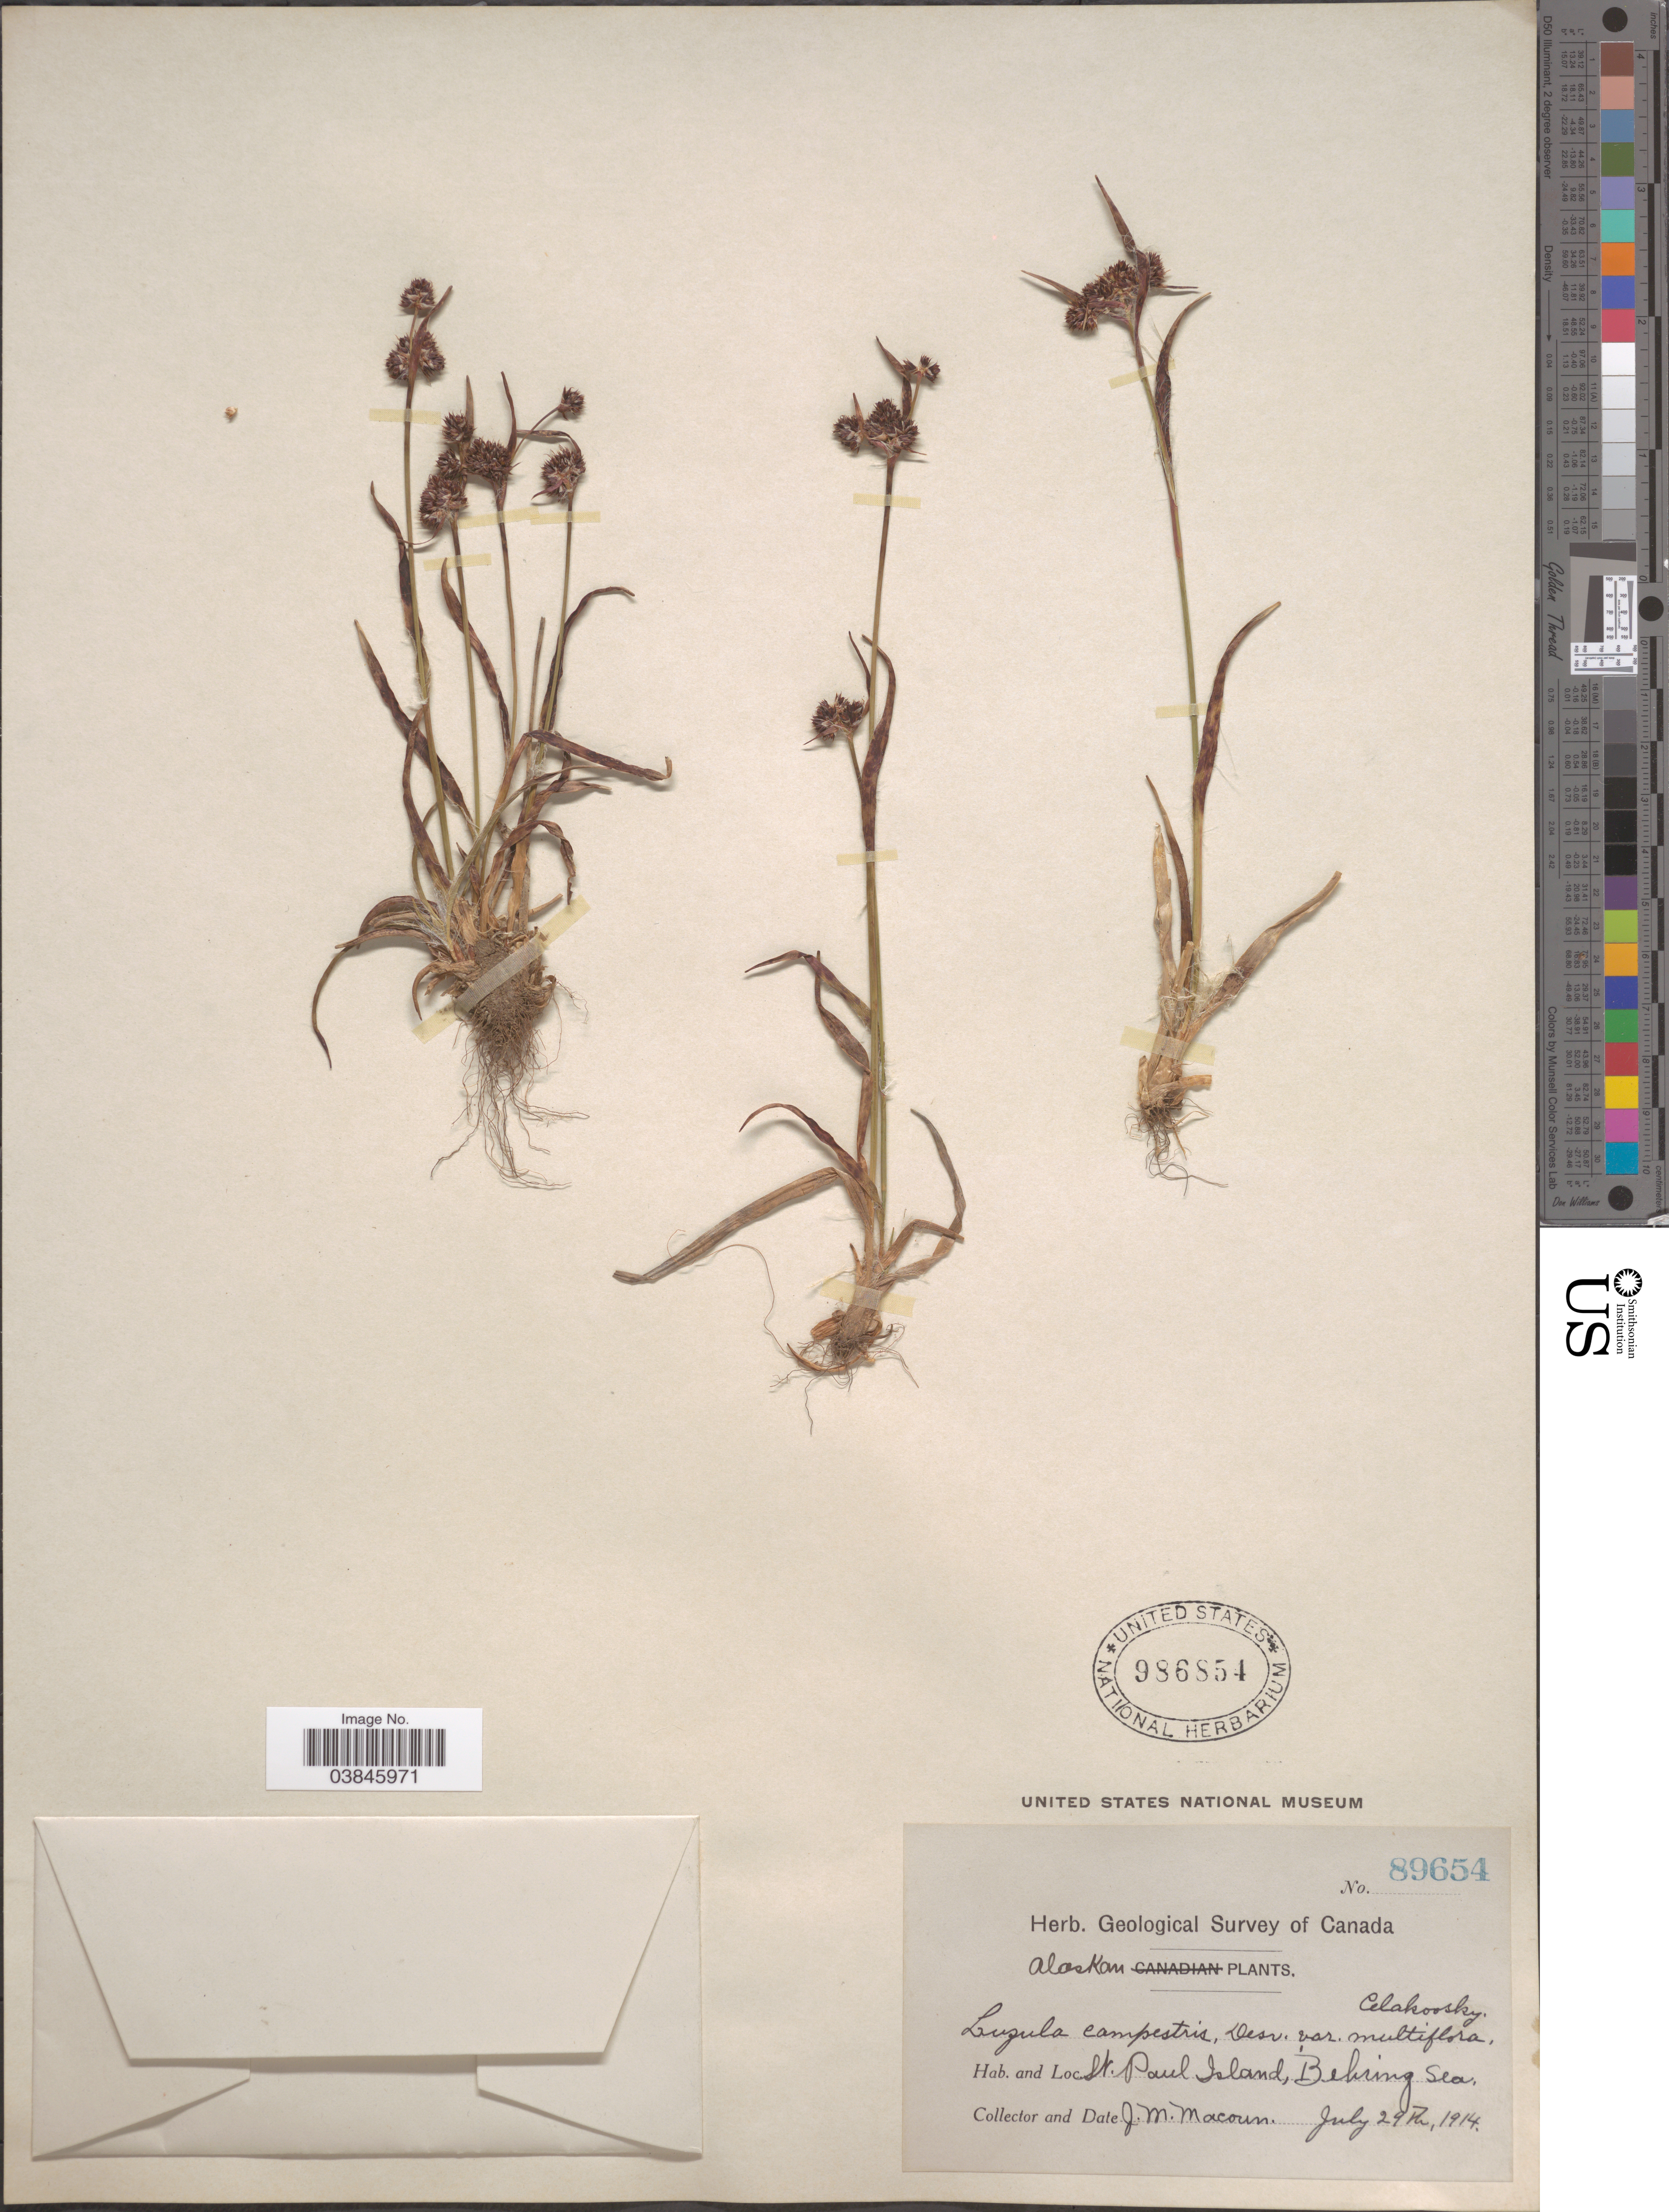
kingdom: Plantae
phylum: Tracheophyta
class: Liliopsida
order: Poales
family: Juncaceae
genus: Luzula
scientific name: Luzula multiflora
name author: (Ehrh.) Lej.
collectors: J. M. Macoun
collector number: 89654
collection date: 1914-07-29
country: United States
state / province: Alaska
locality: St. Paul Island. Nekring Sea.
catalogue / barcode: US 986854